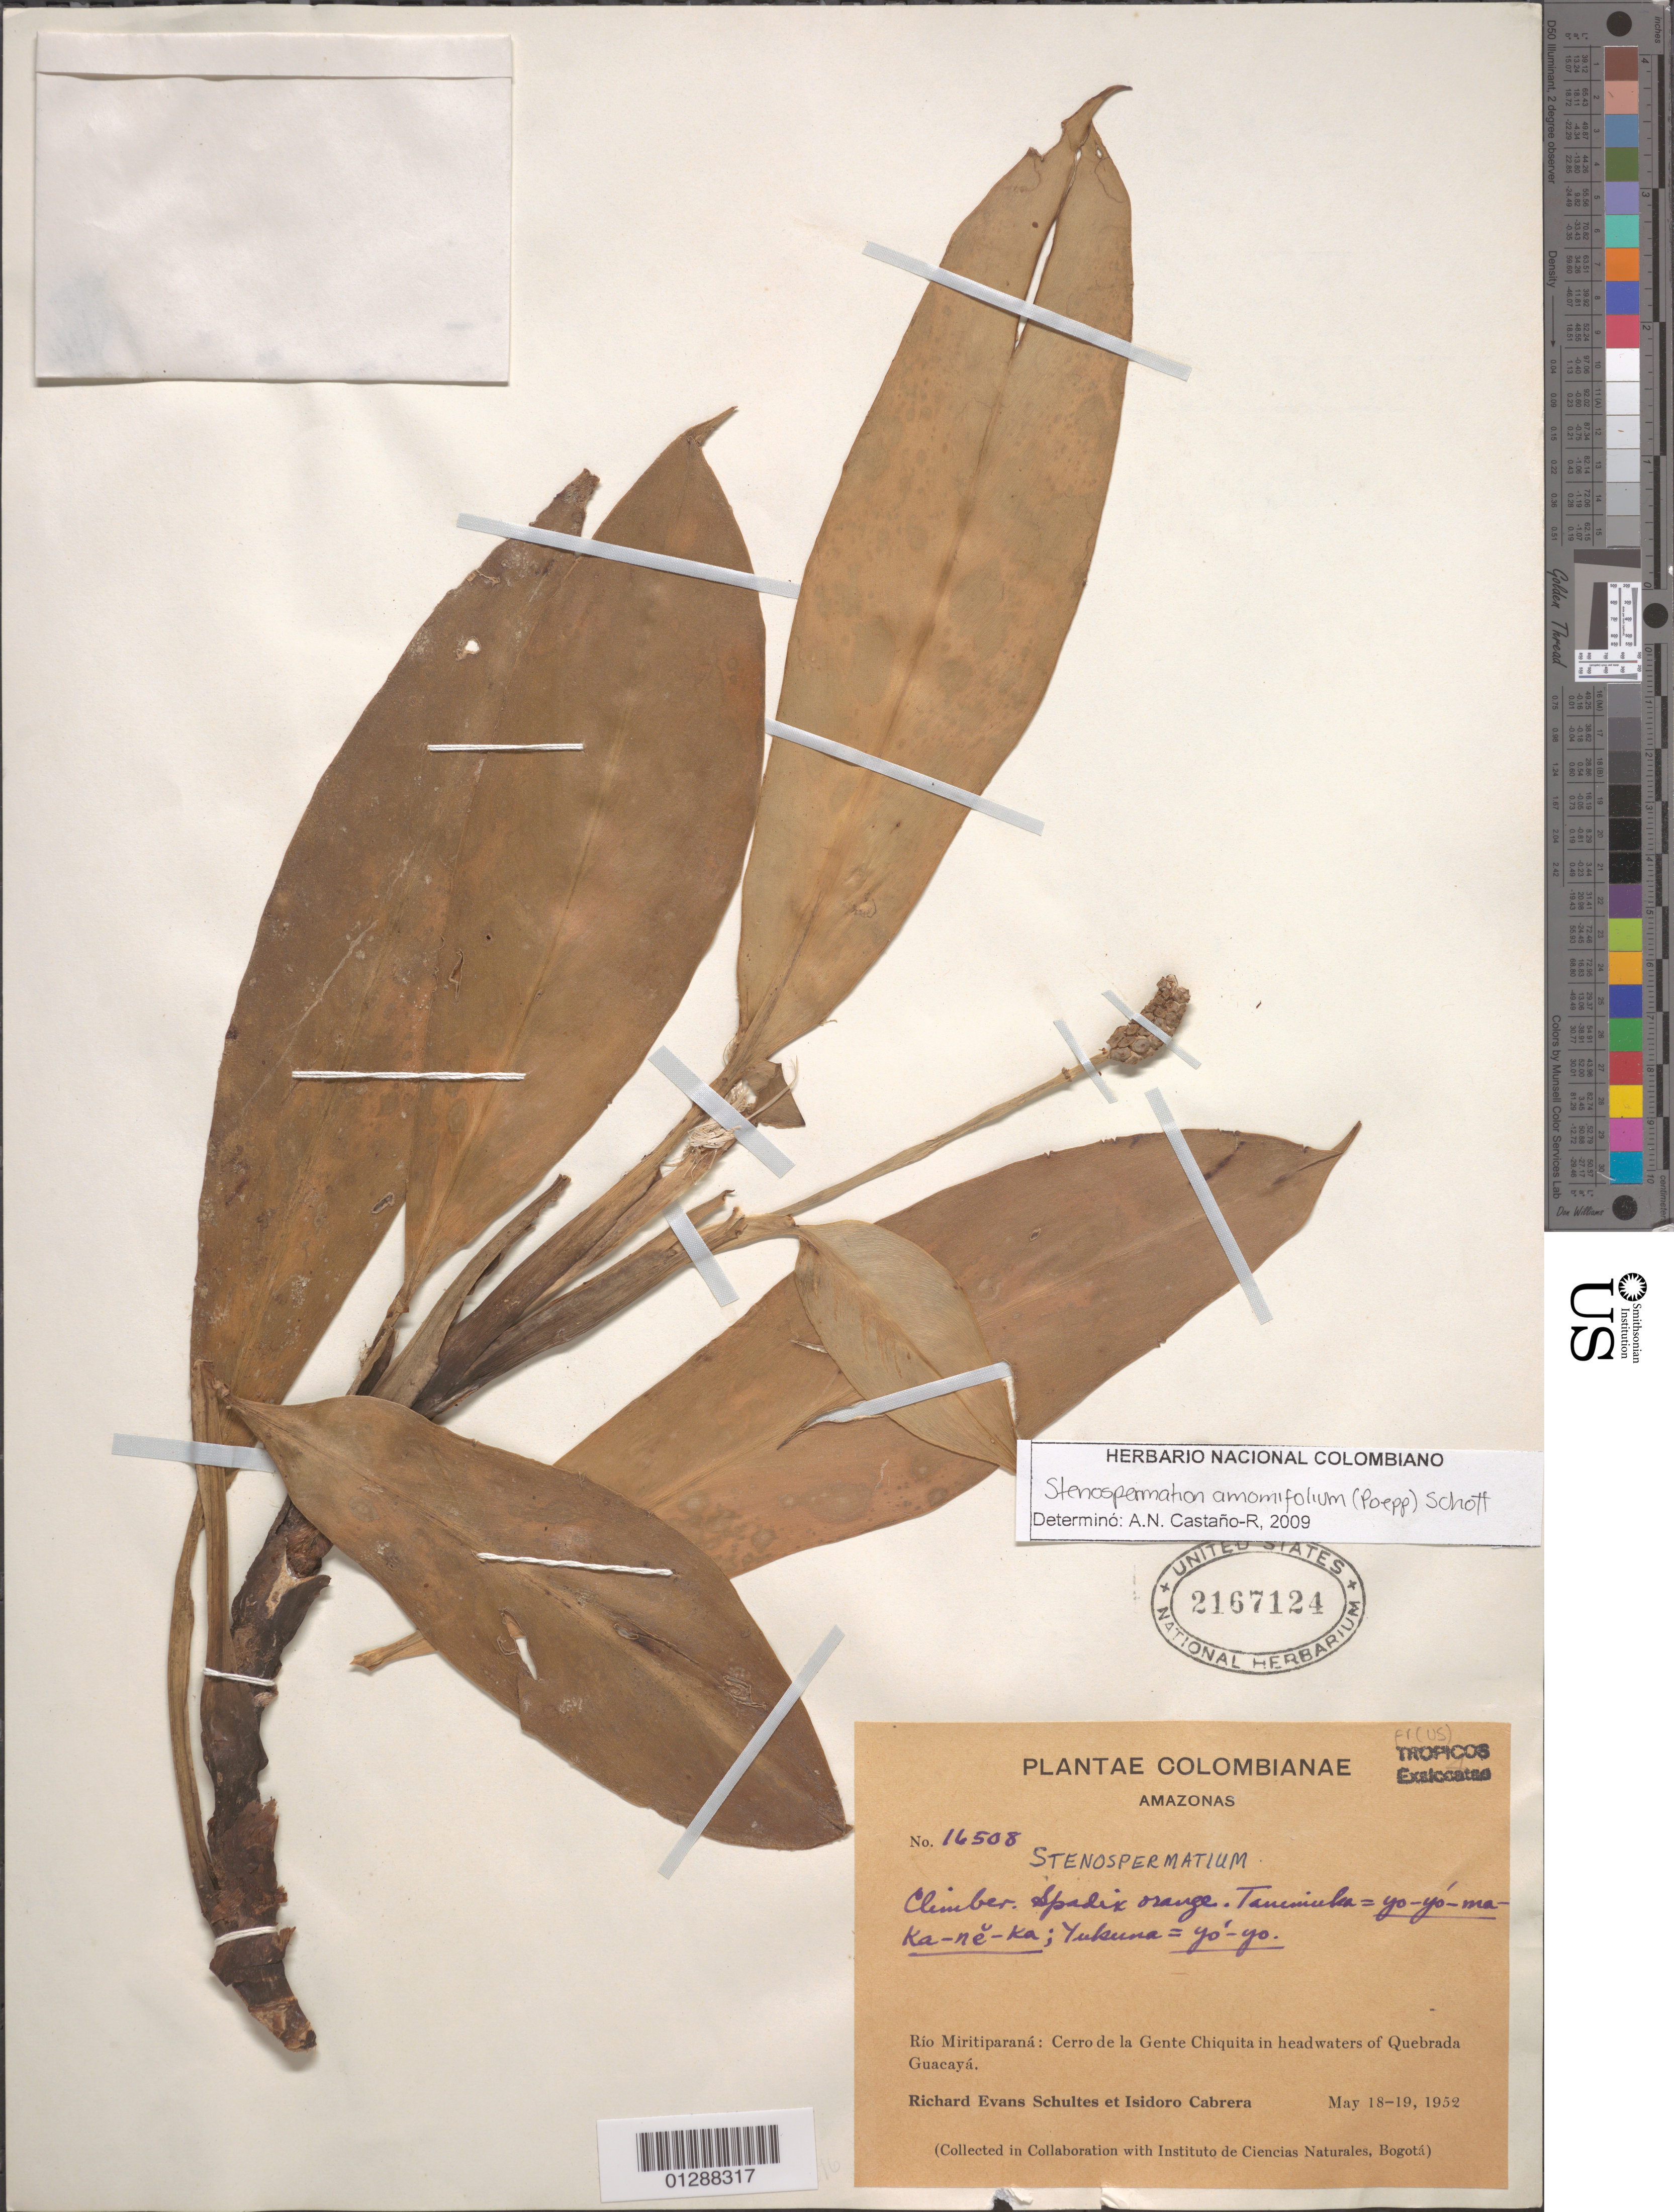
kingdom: Plantae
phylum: Tracheophyta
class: Liliopsida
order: Alismatales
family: Araceae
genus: Stenospermation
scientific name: Stenospermation amomifolium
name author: (Poepp.) Schott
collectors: R. E. Schultes & I. Cabrera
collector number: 16508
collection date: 1952-05-18/1952-05-19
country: Colombia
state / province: Amazônas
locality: Río Miritiparaná: Cerro de la Gente Chiquita in headwaters of Quebrada Guacayá.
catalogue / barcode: US 2167124